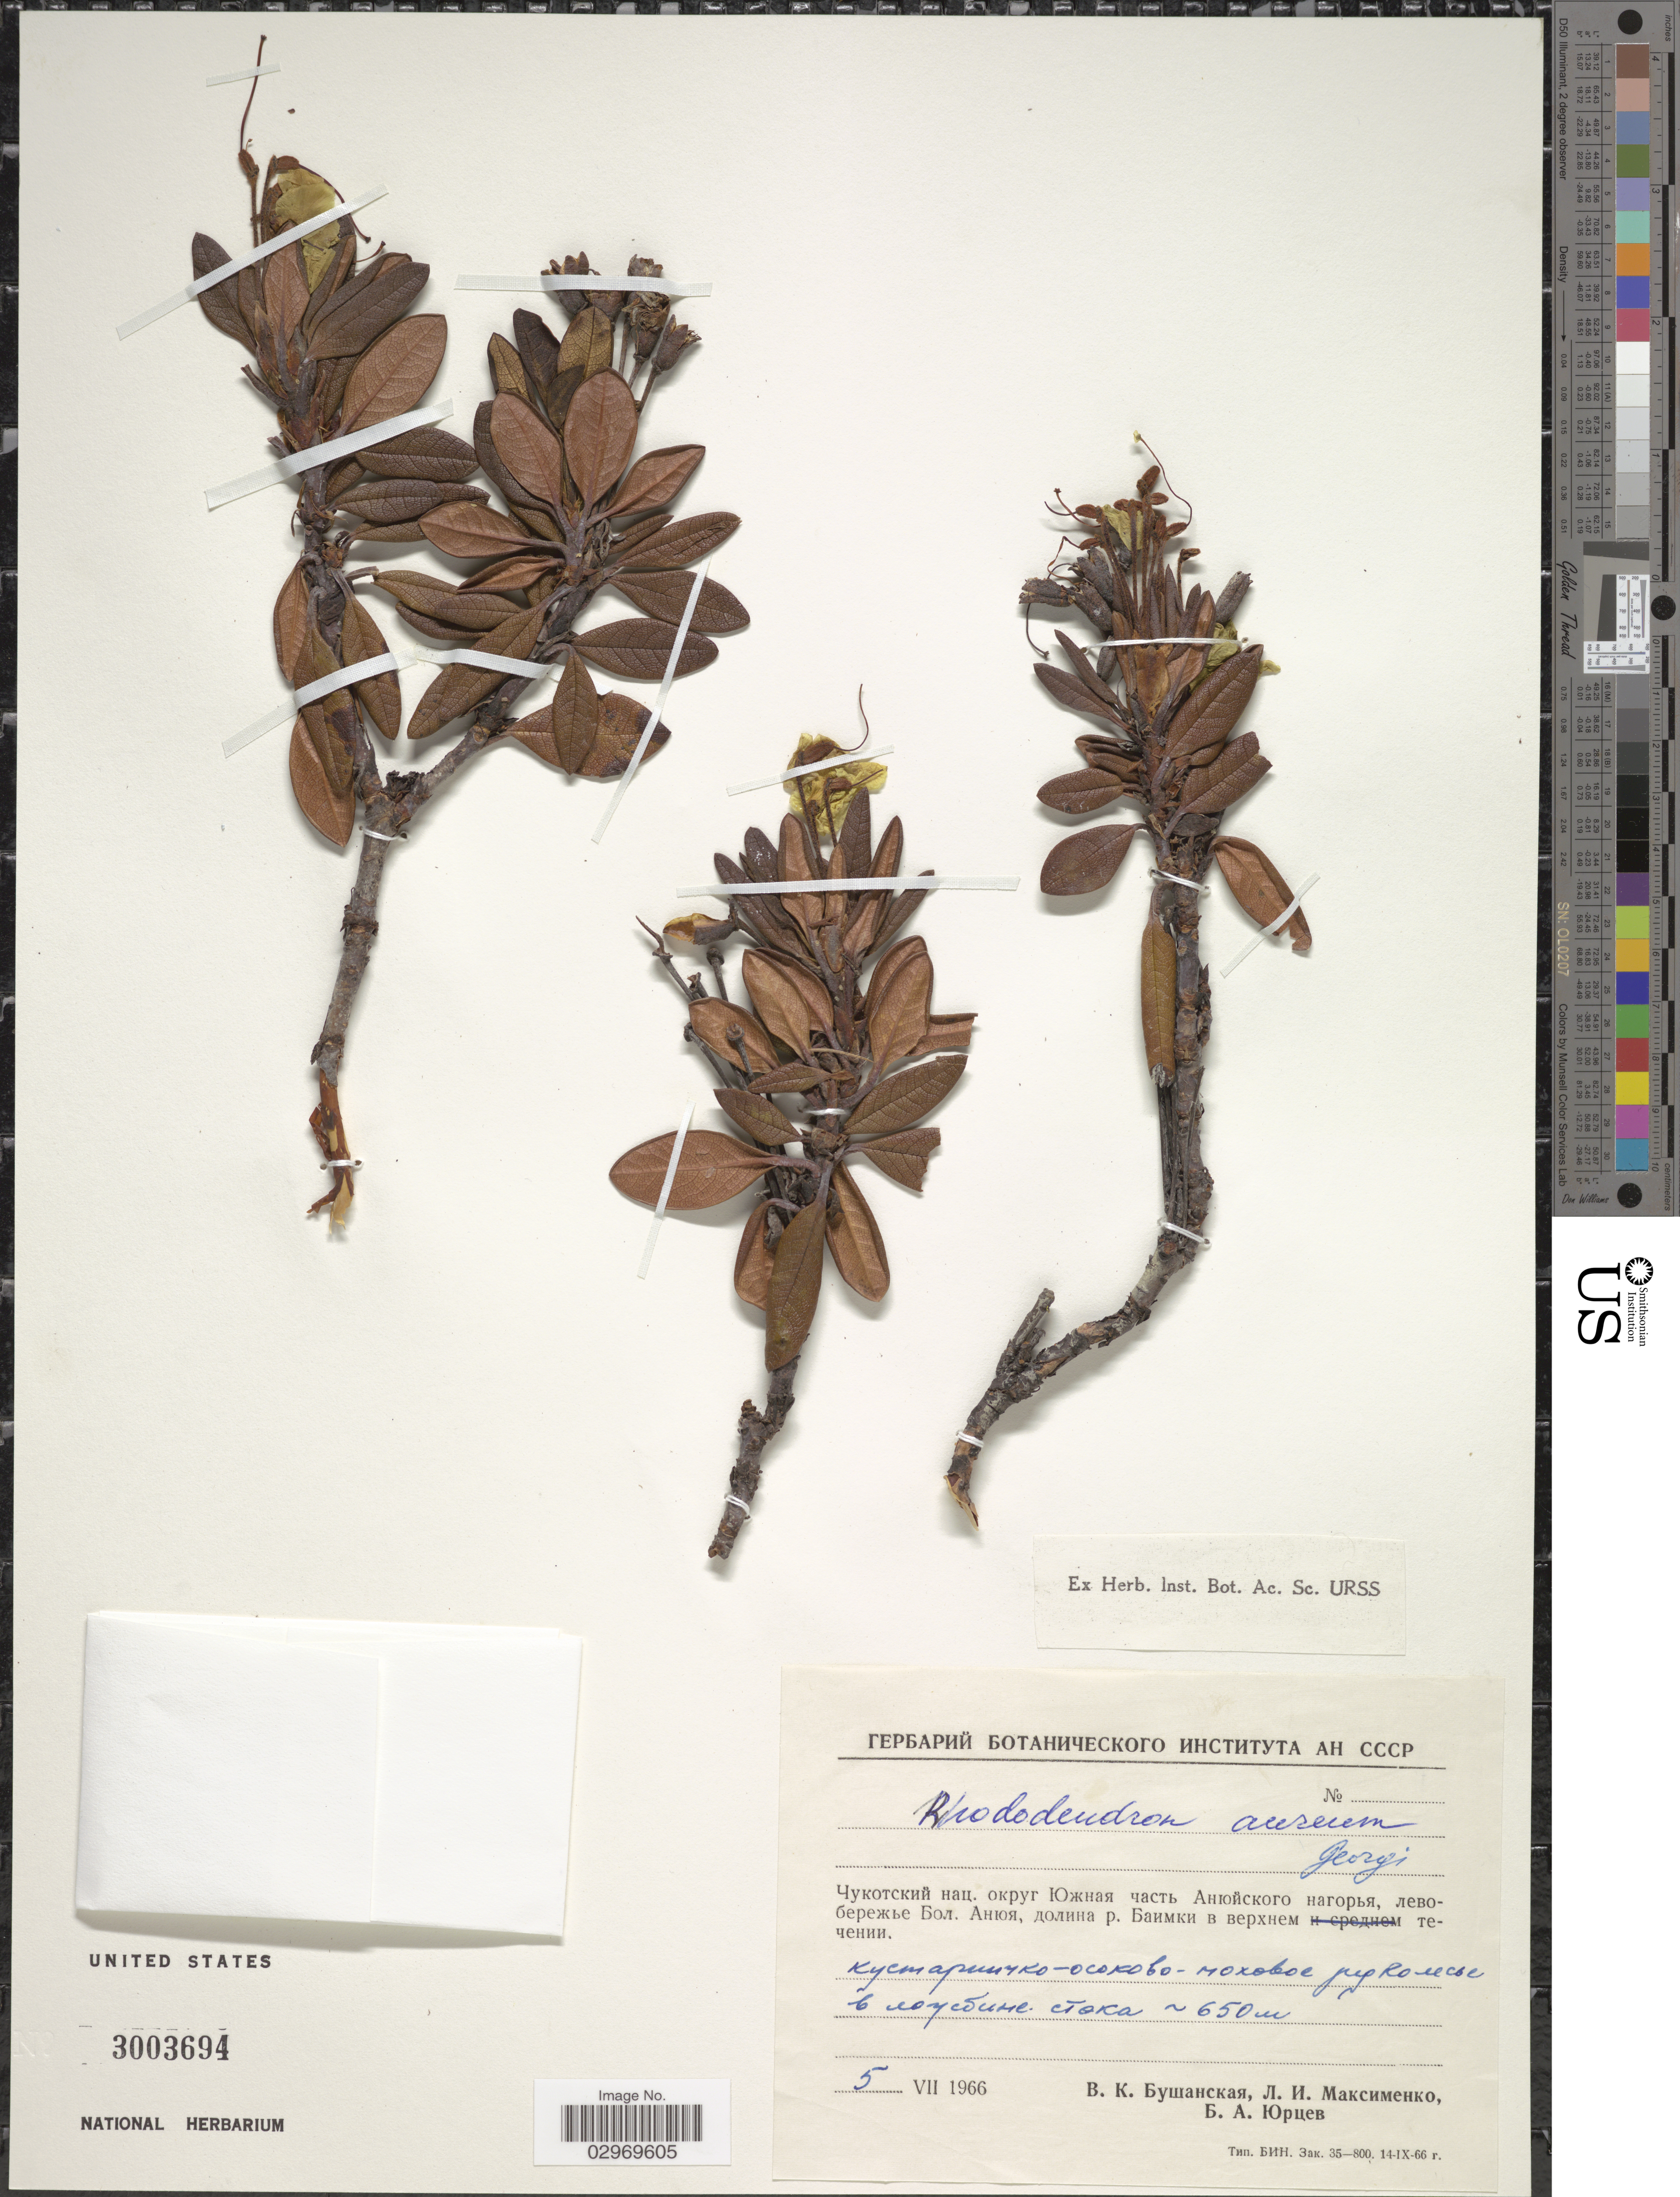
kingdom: Plantae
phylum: Tracheophyta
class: Magnoliopsida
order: Ericales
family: Ericaceae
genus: Rhododendron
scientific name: Rhododendron aureum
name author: Georgi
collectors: V. Bushanskaya, L. Maksimenko & B. Urtsev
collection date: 1966-07-05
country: Russian Federation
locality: South of Anyuyskiy Khrebet, left shore of Big Anyuya.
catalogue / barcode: US 3003694